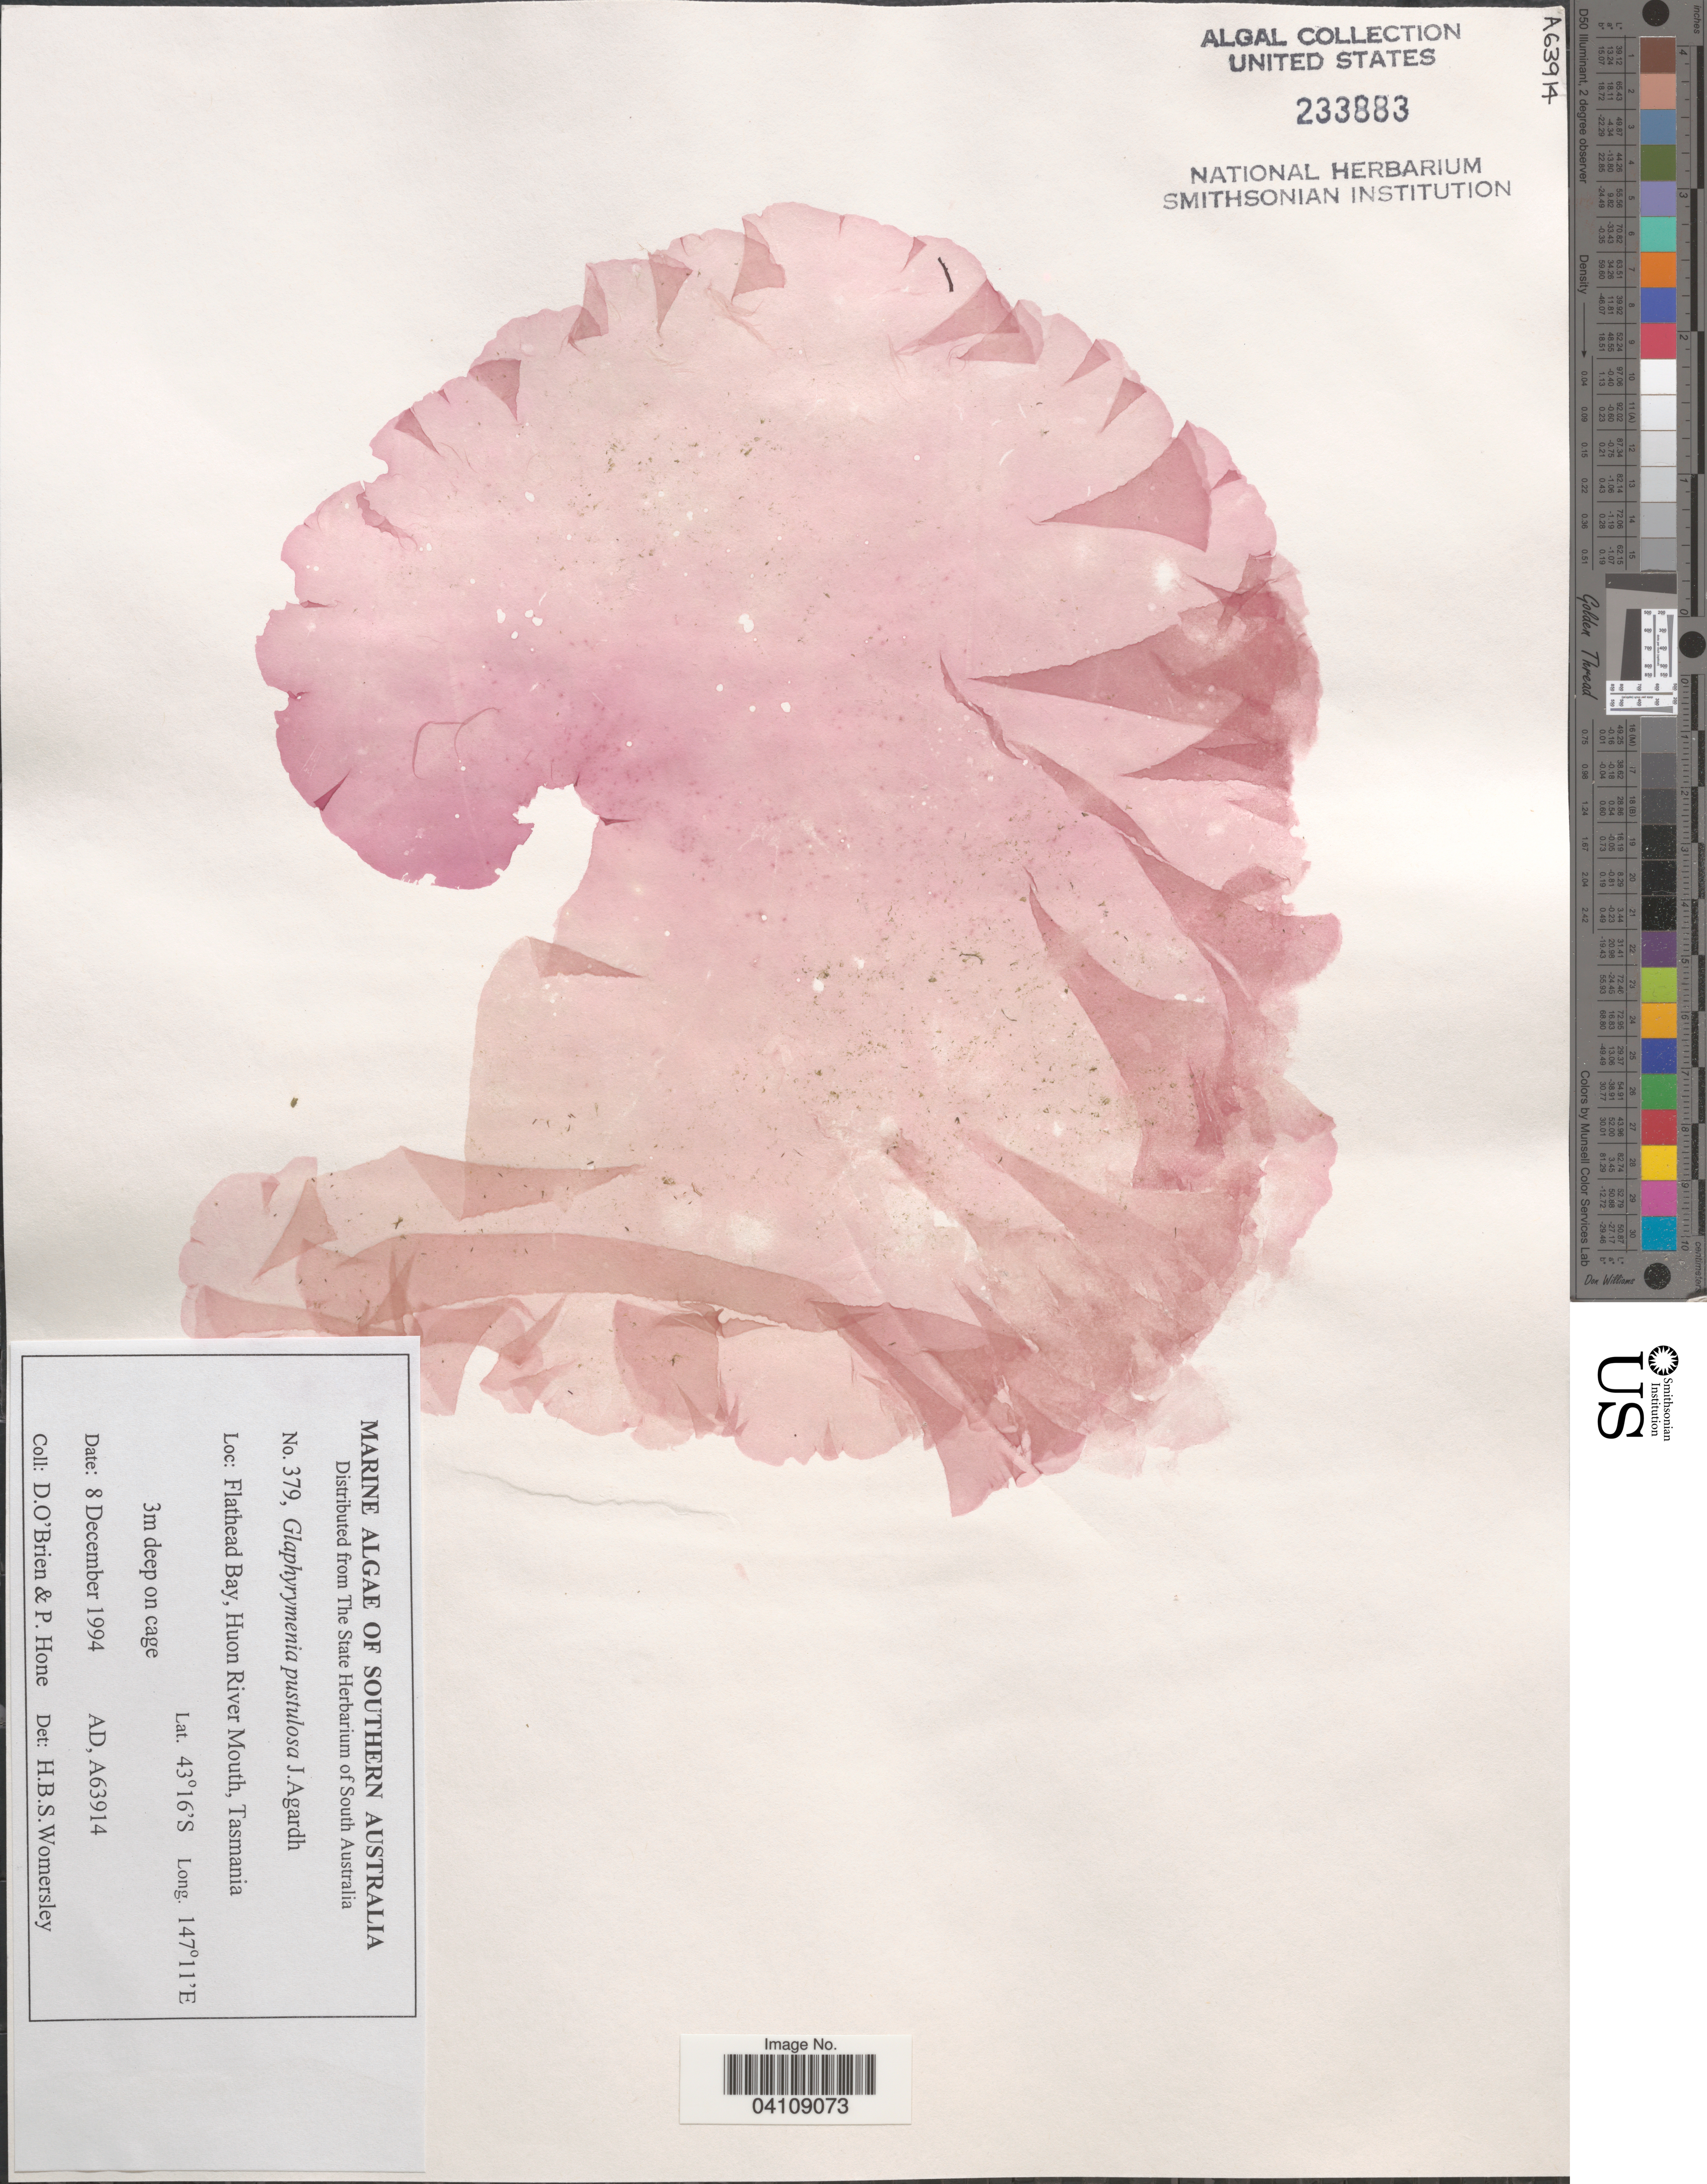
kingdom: Plantae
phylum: Rhodophyta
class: Florideophyceae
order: Gigartinales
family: Kallymeniaceae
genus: Glaphyrymenia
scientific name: Glaphyrymenia pustulosa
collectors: D. O'Brien & P. Hone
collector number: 379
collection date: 1994-12-08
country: Australia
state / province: Tasmania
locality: Southern Australia. Flathead Bay, Huon River Mouth.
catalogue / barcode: US 233883